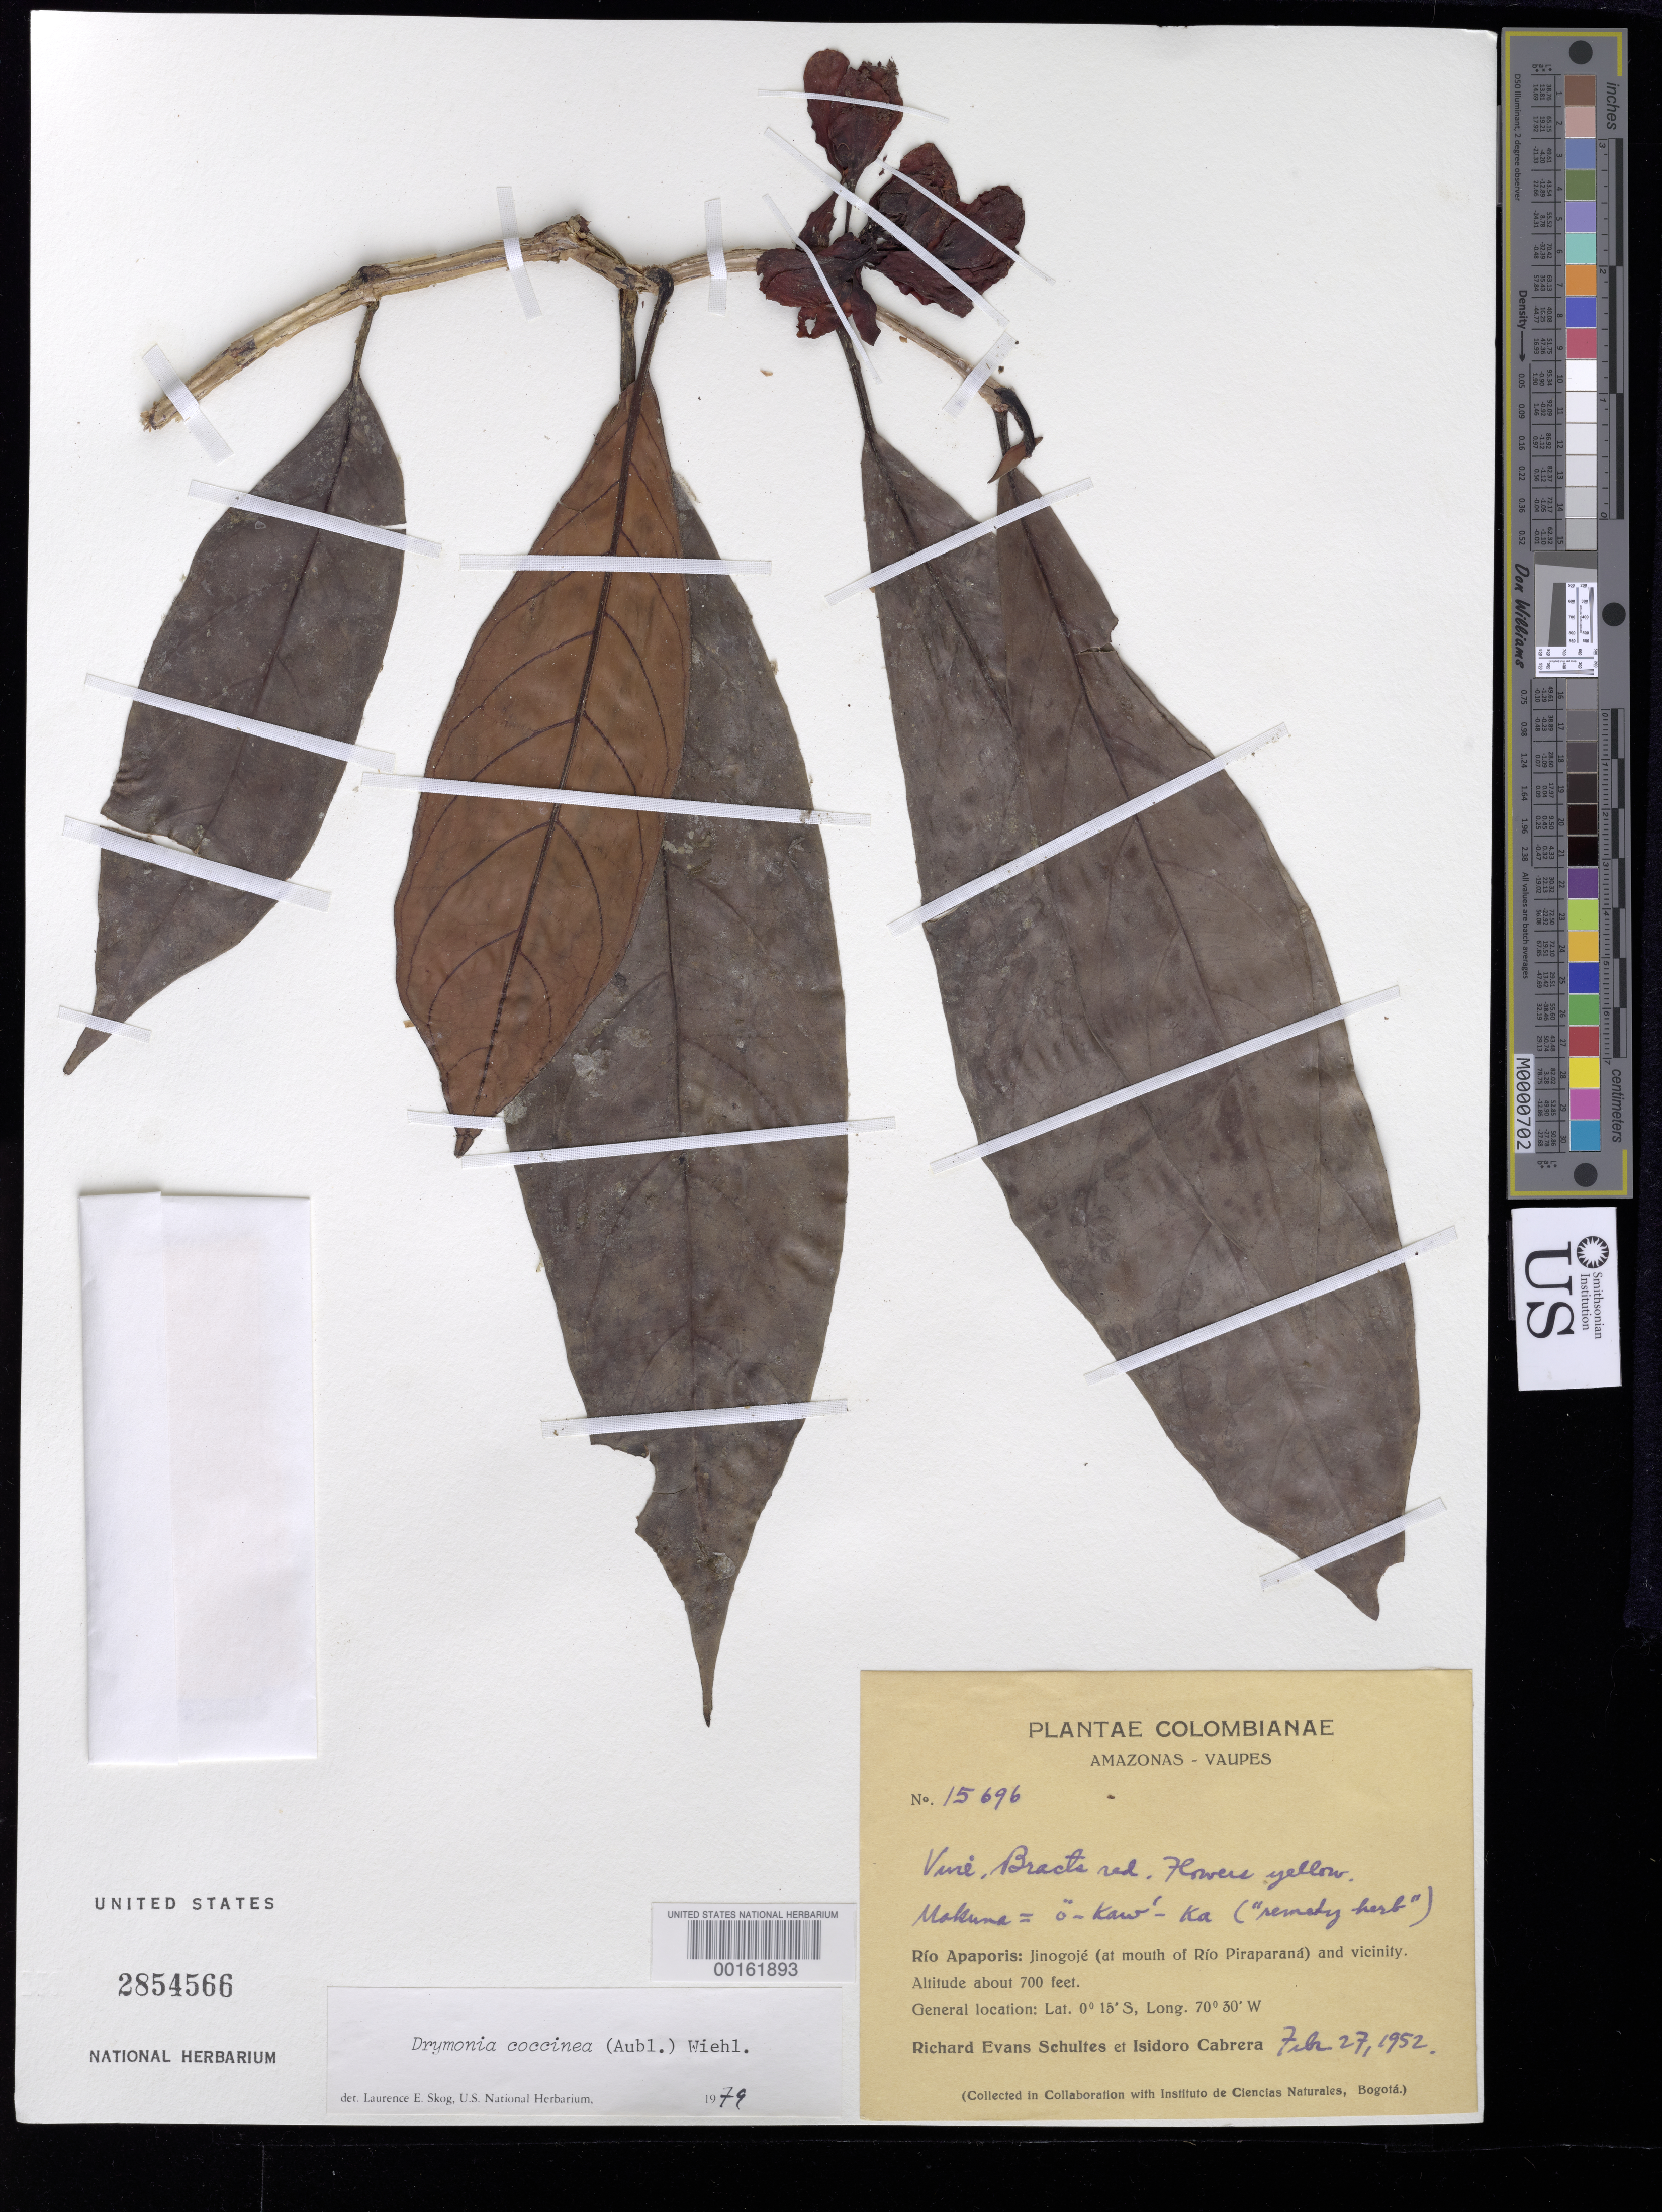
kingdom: Plantae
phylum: Tracheophyta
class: Magnoliopsida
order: Lamiales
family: Gesneriaceae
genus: Drymonia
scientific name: Drymonia coccinea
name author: (Aubl.) Wiehler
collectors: R. E. Schultes & I. Cabrera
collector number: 15696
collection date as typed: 27 Feb 1952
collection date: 1952-02-27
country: Colombia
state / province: Amazônas / Vaupés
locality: Rio Apaporis, Jinogoje (at mouth of Rio Piraparana) and vicinity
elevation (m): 213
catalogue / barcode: US 2854566